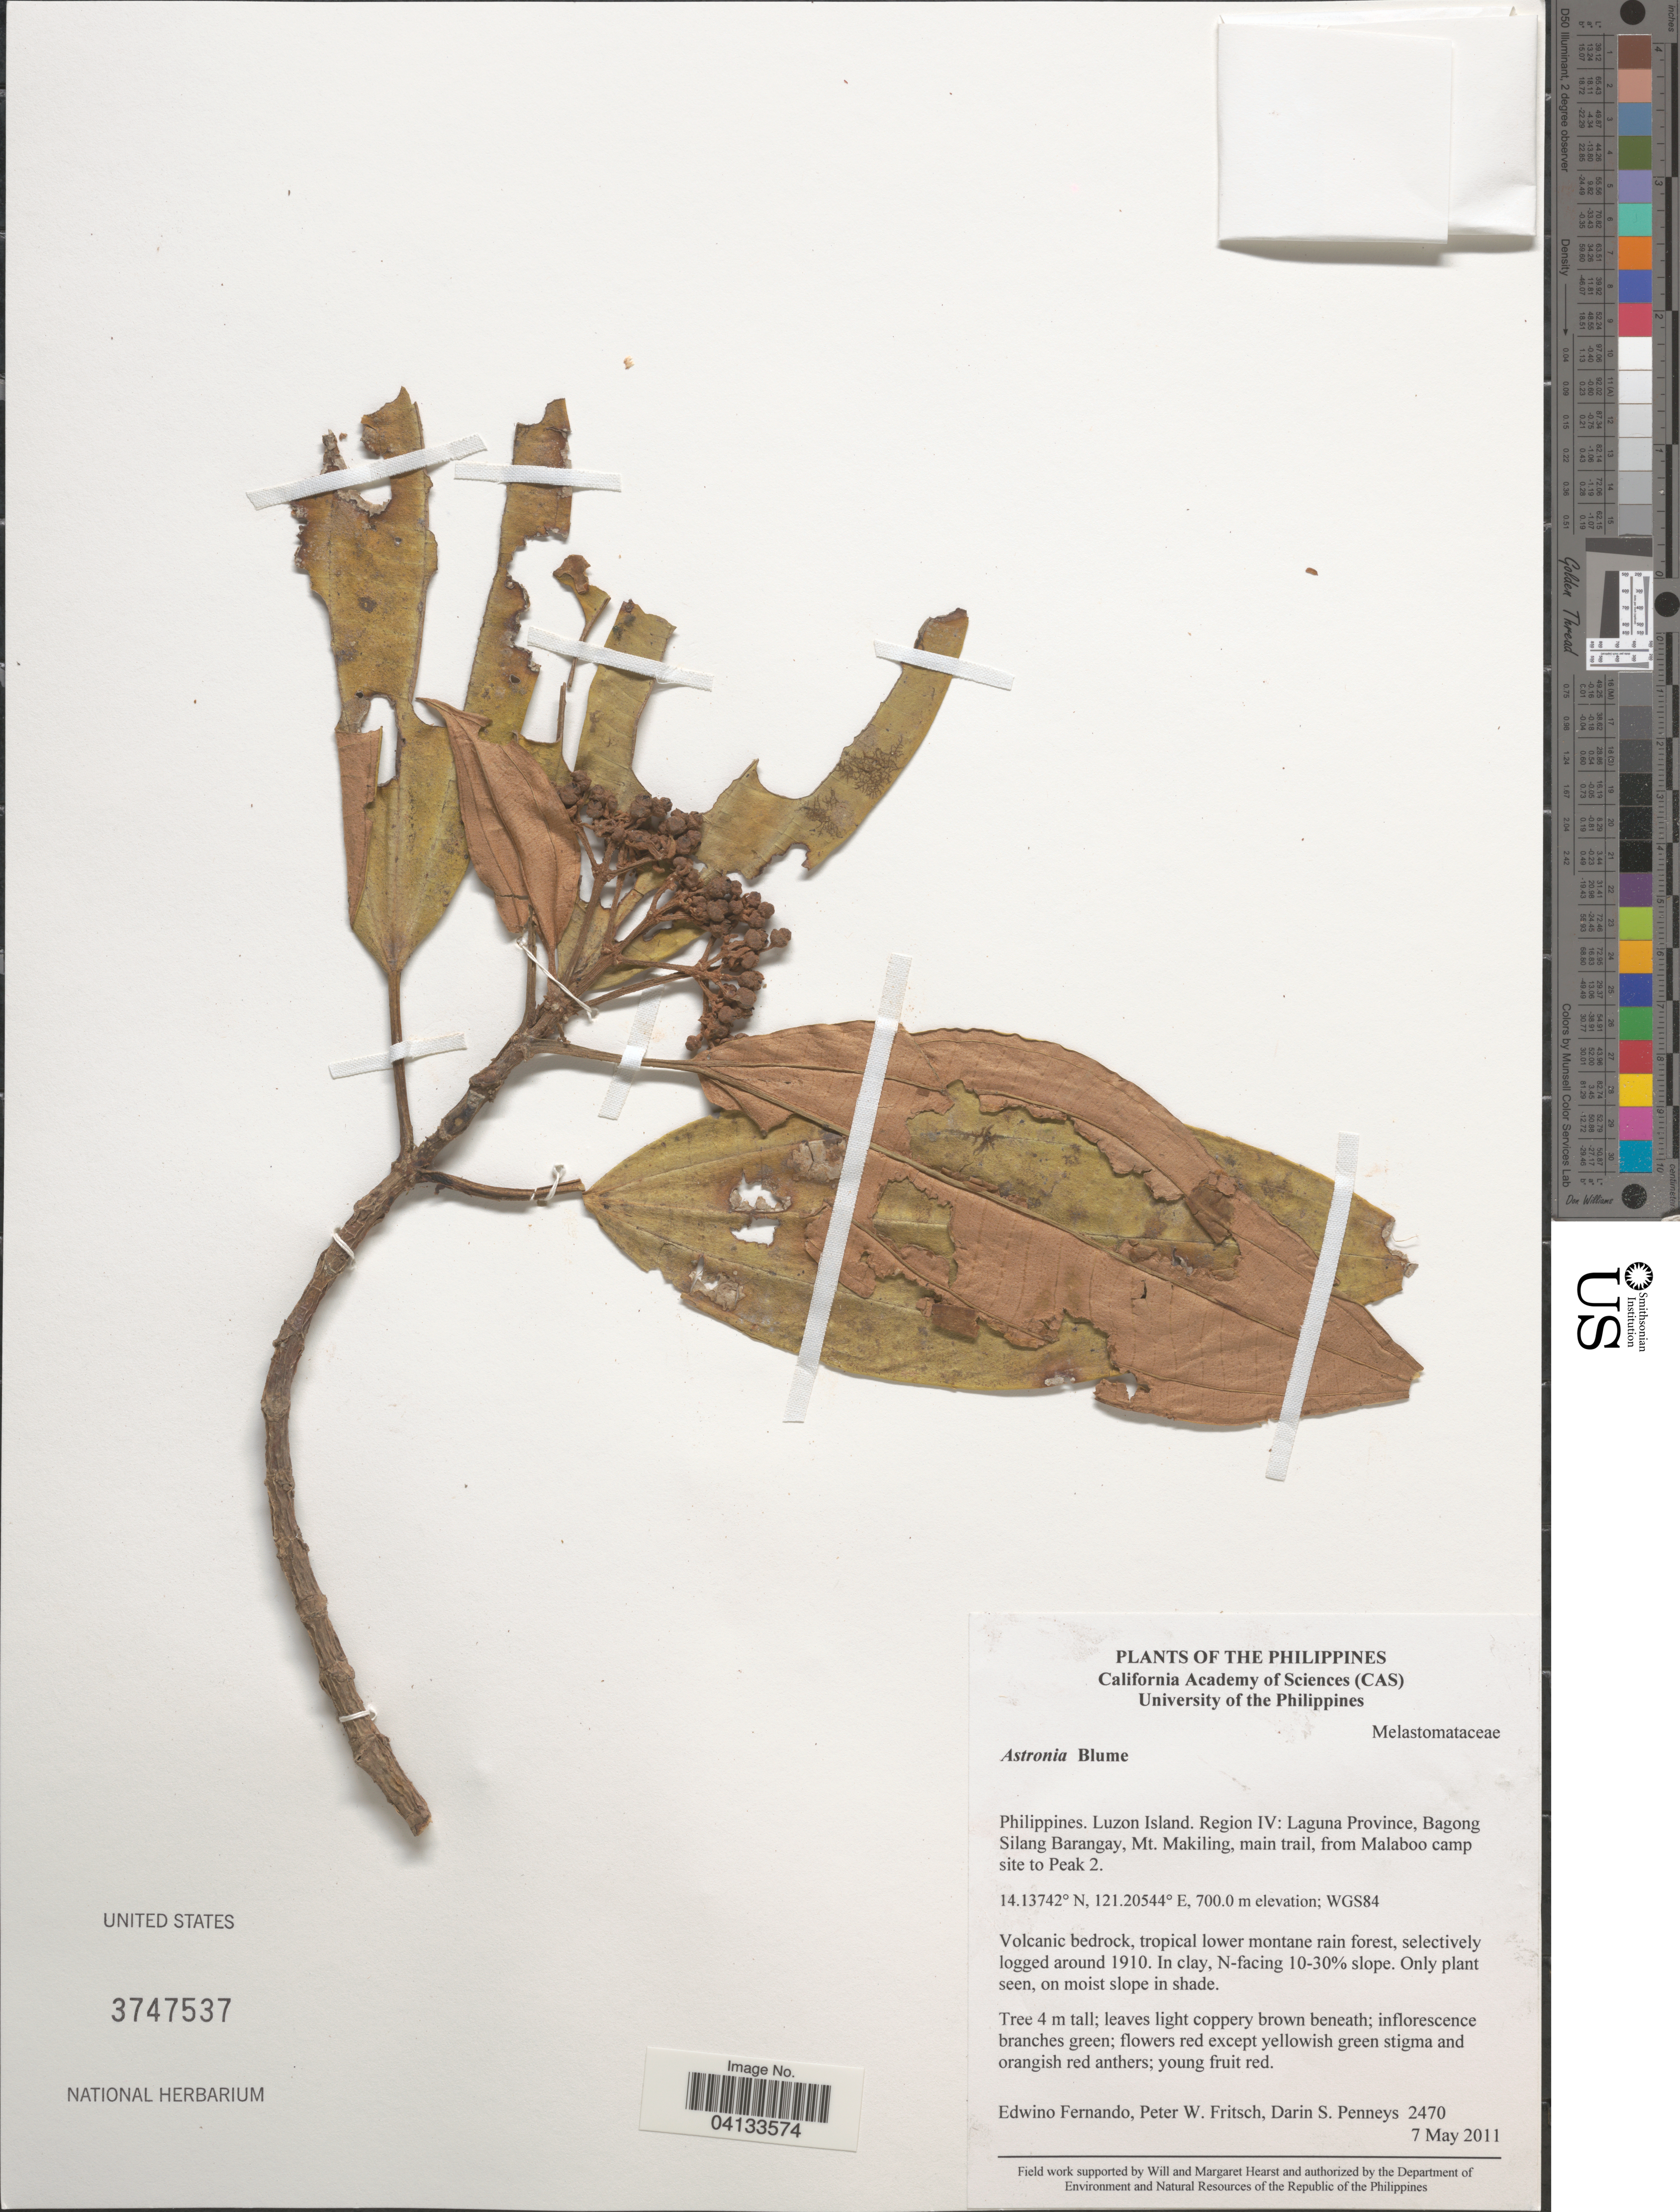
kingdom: Plantae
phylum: Tracheophyta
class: Magnoliopsida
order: Myrtales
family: Melastomataceae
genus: Astronia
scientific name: Astronia sp.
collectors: E. S. Fernando, P. W. Fritsch & D. S. Penneys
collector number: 2470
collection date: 2011-05-07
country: Philippines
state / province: Calabarzon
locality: Luzon Island. Region IV: Laguna Province, Bagong Silang Barangay, Mt. Makiling, main trail, from Malaboo camp site to Peak 2. WGS84.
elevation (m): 700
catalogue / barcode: US 3747537